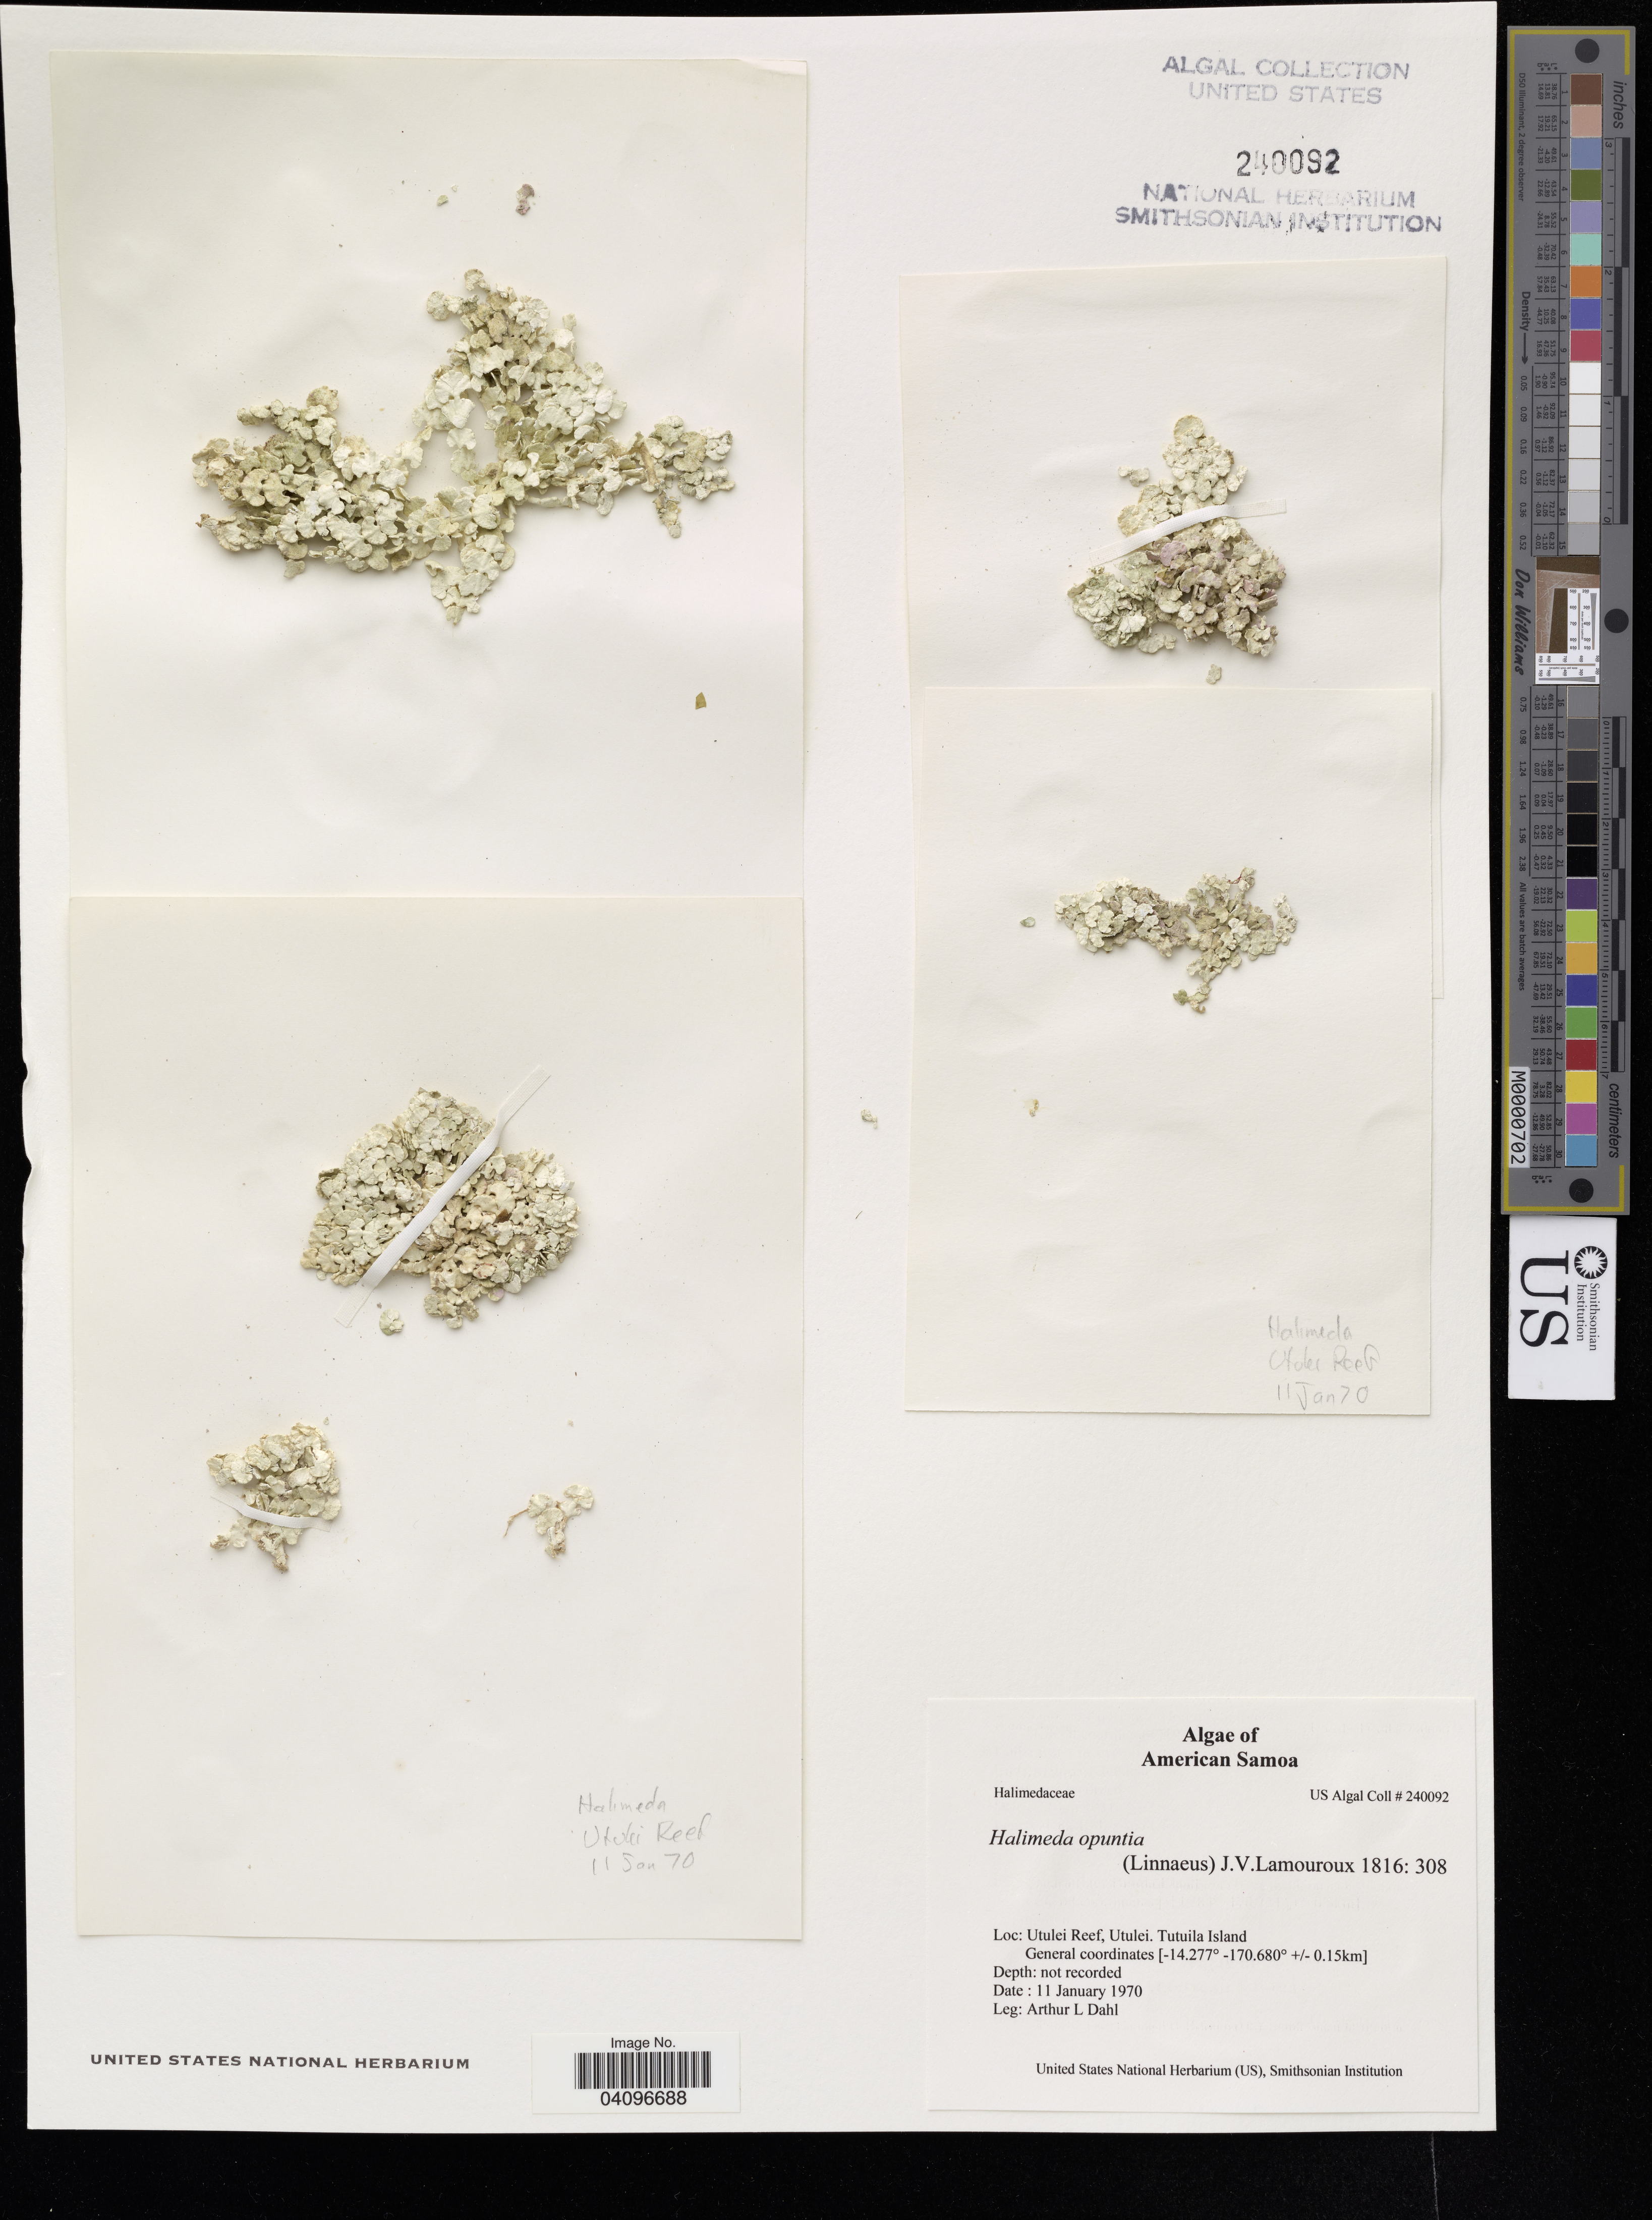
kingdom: Plantae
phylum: Chlorophyta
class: Ulvophyceae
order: Bryopsidales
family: Halimedaceae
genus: Halimeda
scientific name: Halimeda opuntia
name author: (L.) J.V.Lamouroux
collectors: A. Dahl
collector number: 240092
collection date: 1970-01-11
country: American Samoa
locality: Utulei Reef, Utulei. Tutuila Island. +/- 0.15 km.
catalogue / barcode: US 240092